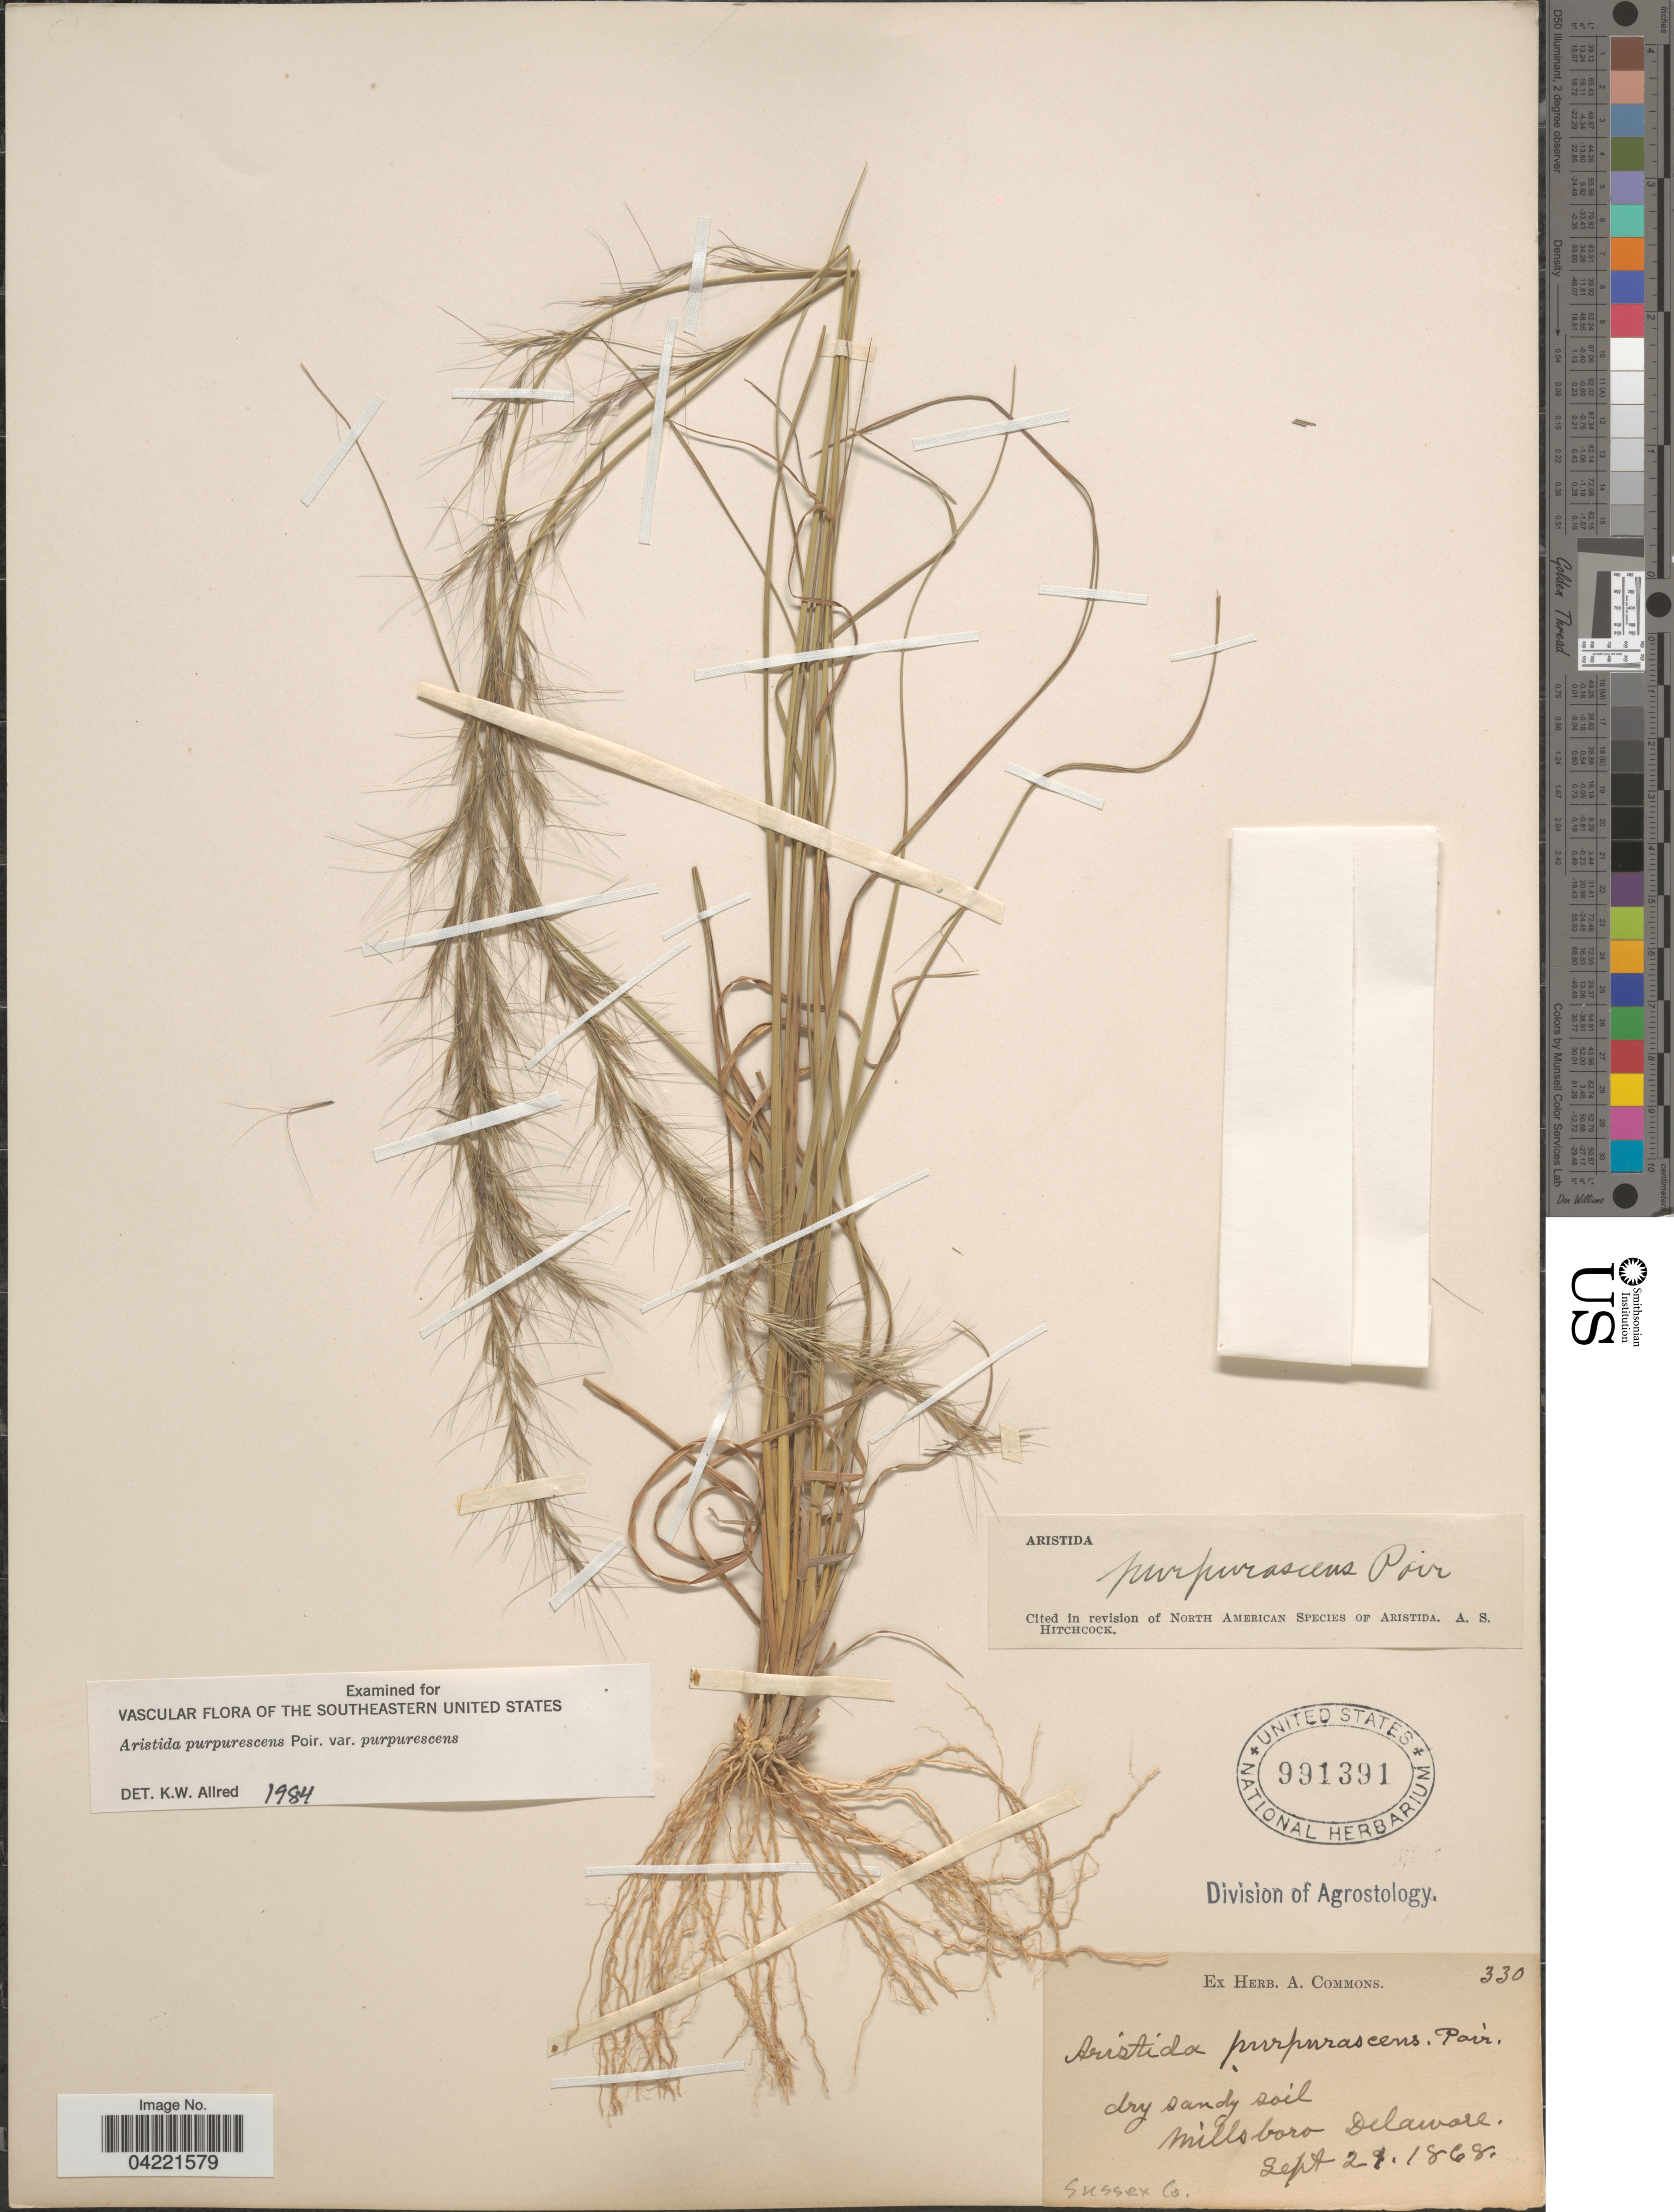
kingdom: Plantae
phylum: Tracheophyta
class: Liliopsida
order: Poales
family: Poaceae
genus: Aristida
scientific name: Aristida purpurascens var. purpurescens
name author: Poir.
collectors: ex herb. A. Commons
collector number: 330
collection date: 1868-09-21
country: United States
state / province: Delaware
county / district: Sussex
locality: Millsboro. Sussex Co.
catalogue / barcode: US 991391